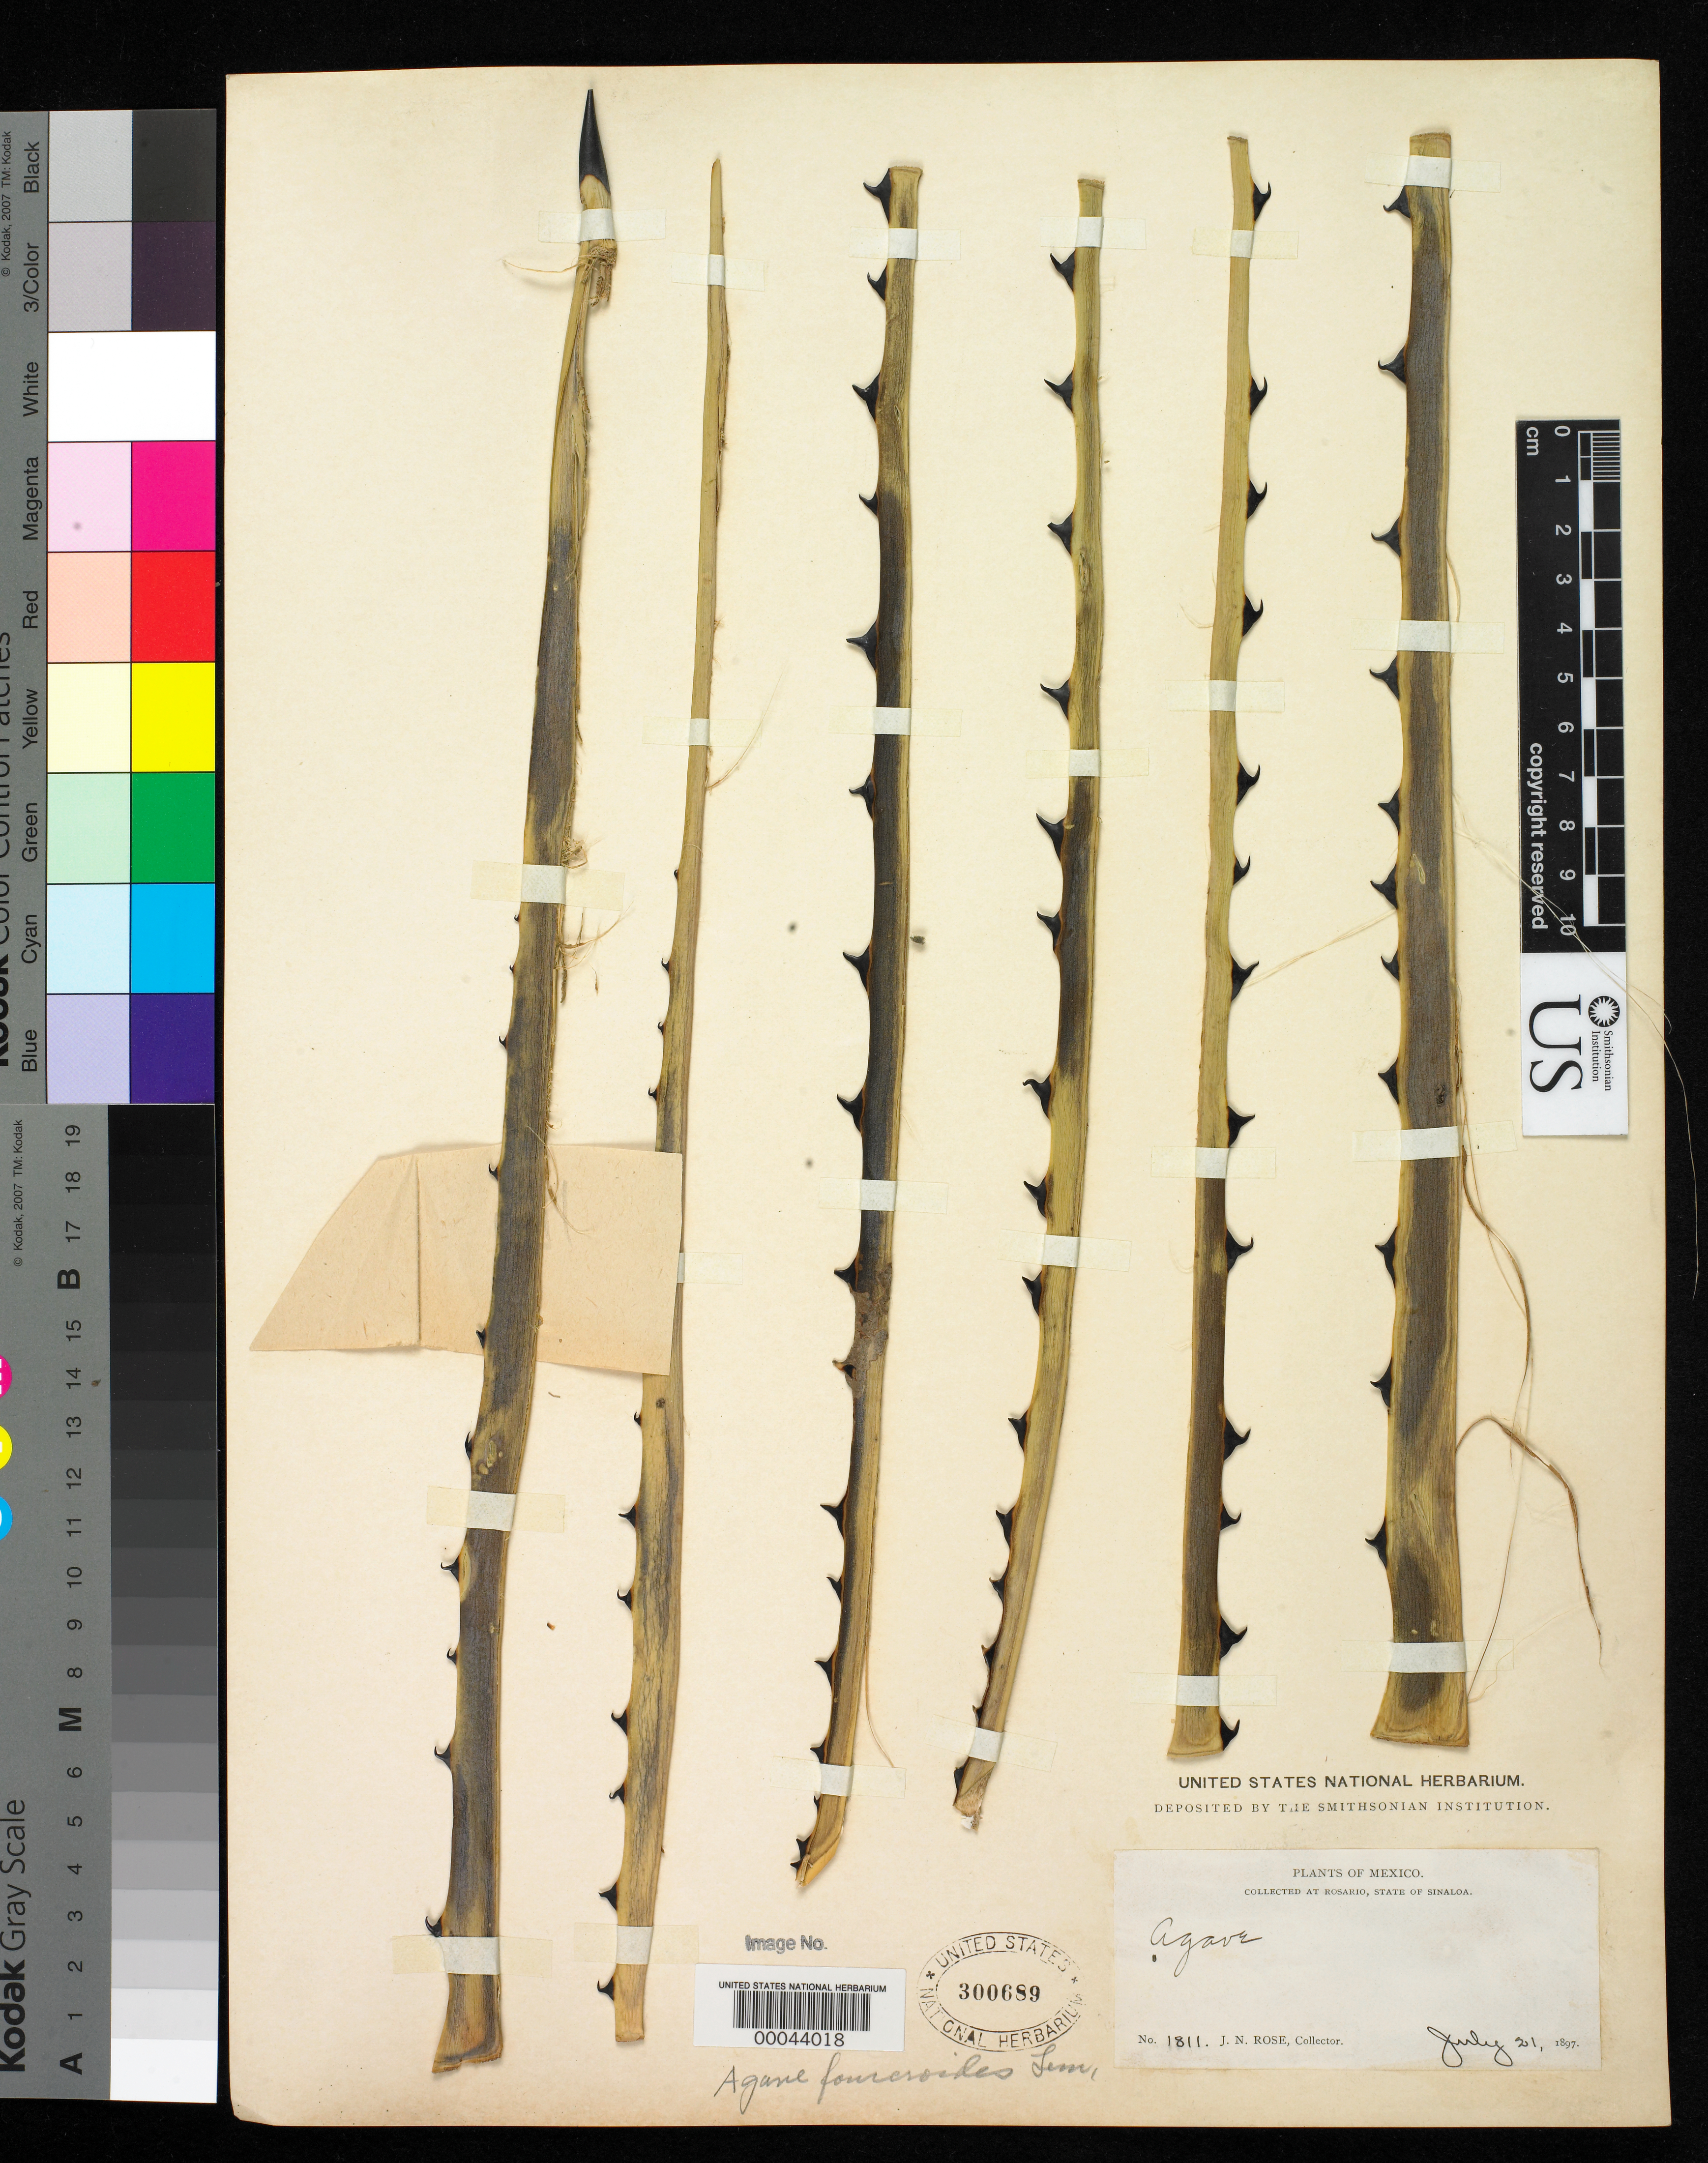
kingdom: Plantae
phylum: Tracheophyta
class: Liliopsida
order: Asparagales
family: Asparagaceae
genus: Agave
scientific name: Agave fourcroydes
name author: Lem.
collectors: J. N. Rose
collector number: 1811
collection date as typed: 21 Jul 1897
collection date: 1897-07-21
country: Mexico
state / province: Sinaloa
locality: Rosario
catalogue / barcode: US 300689